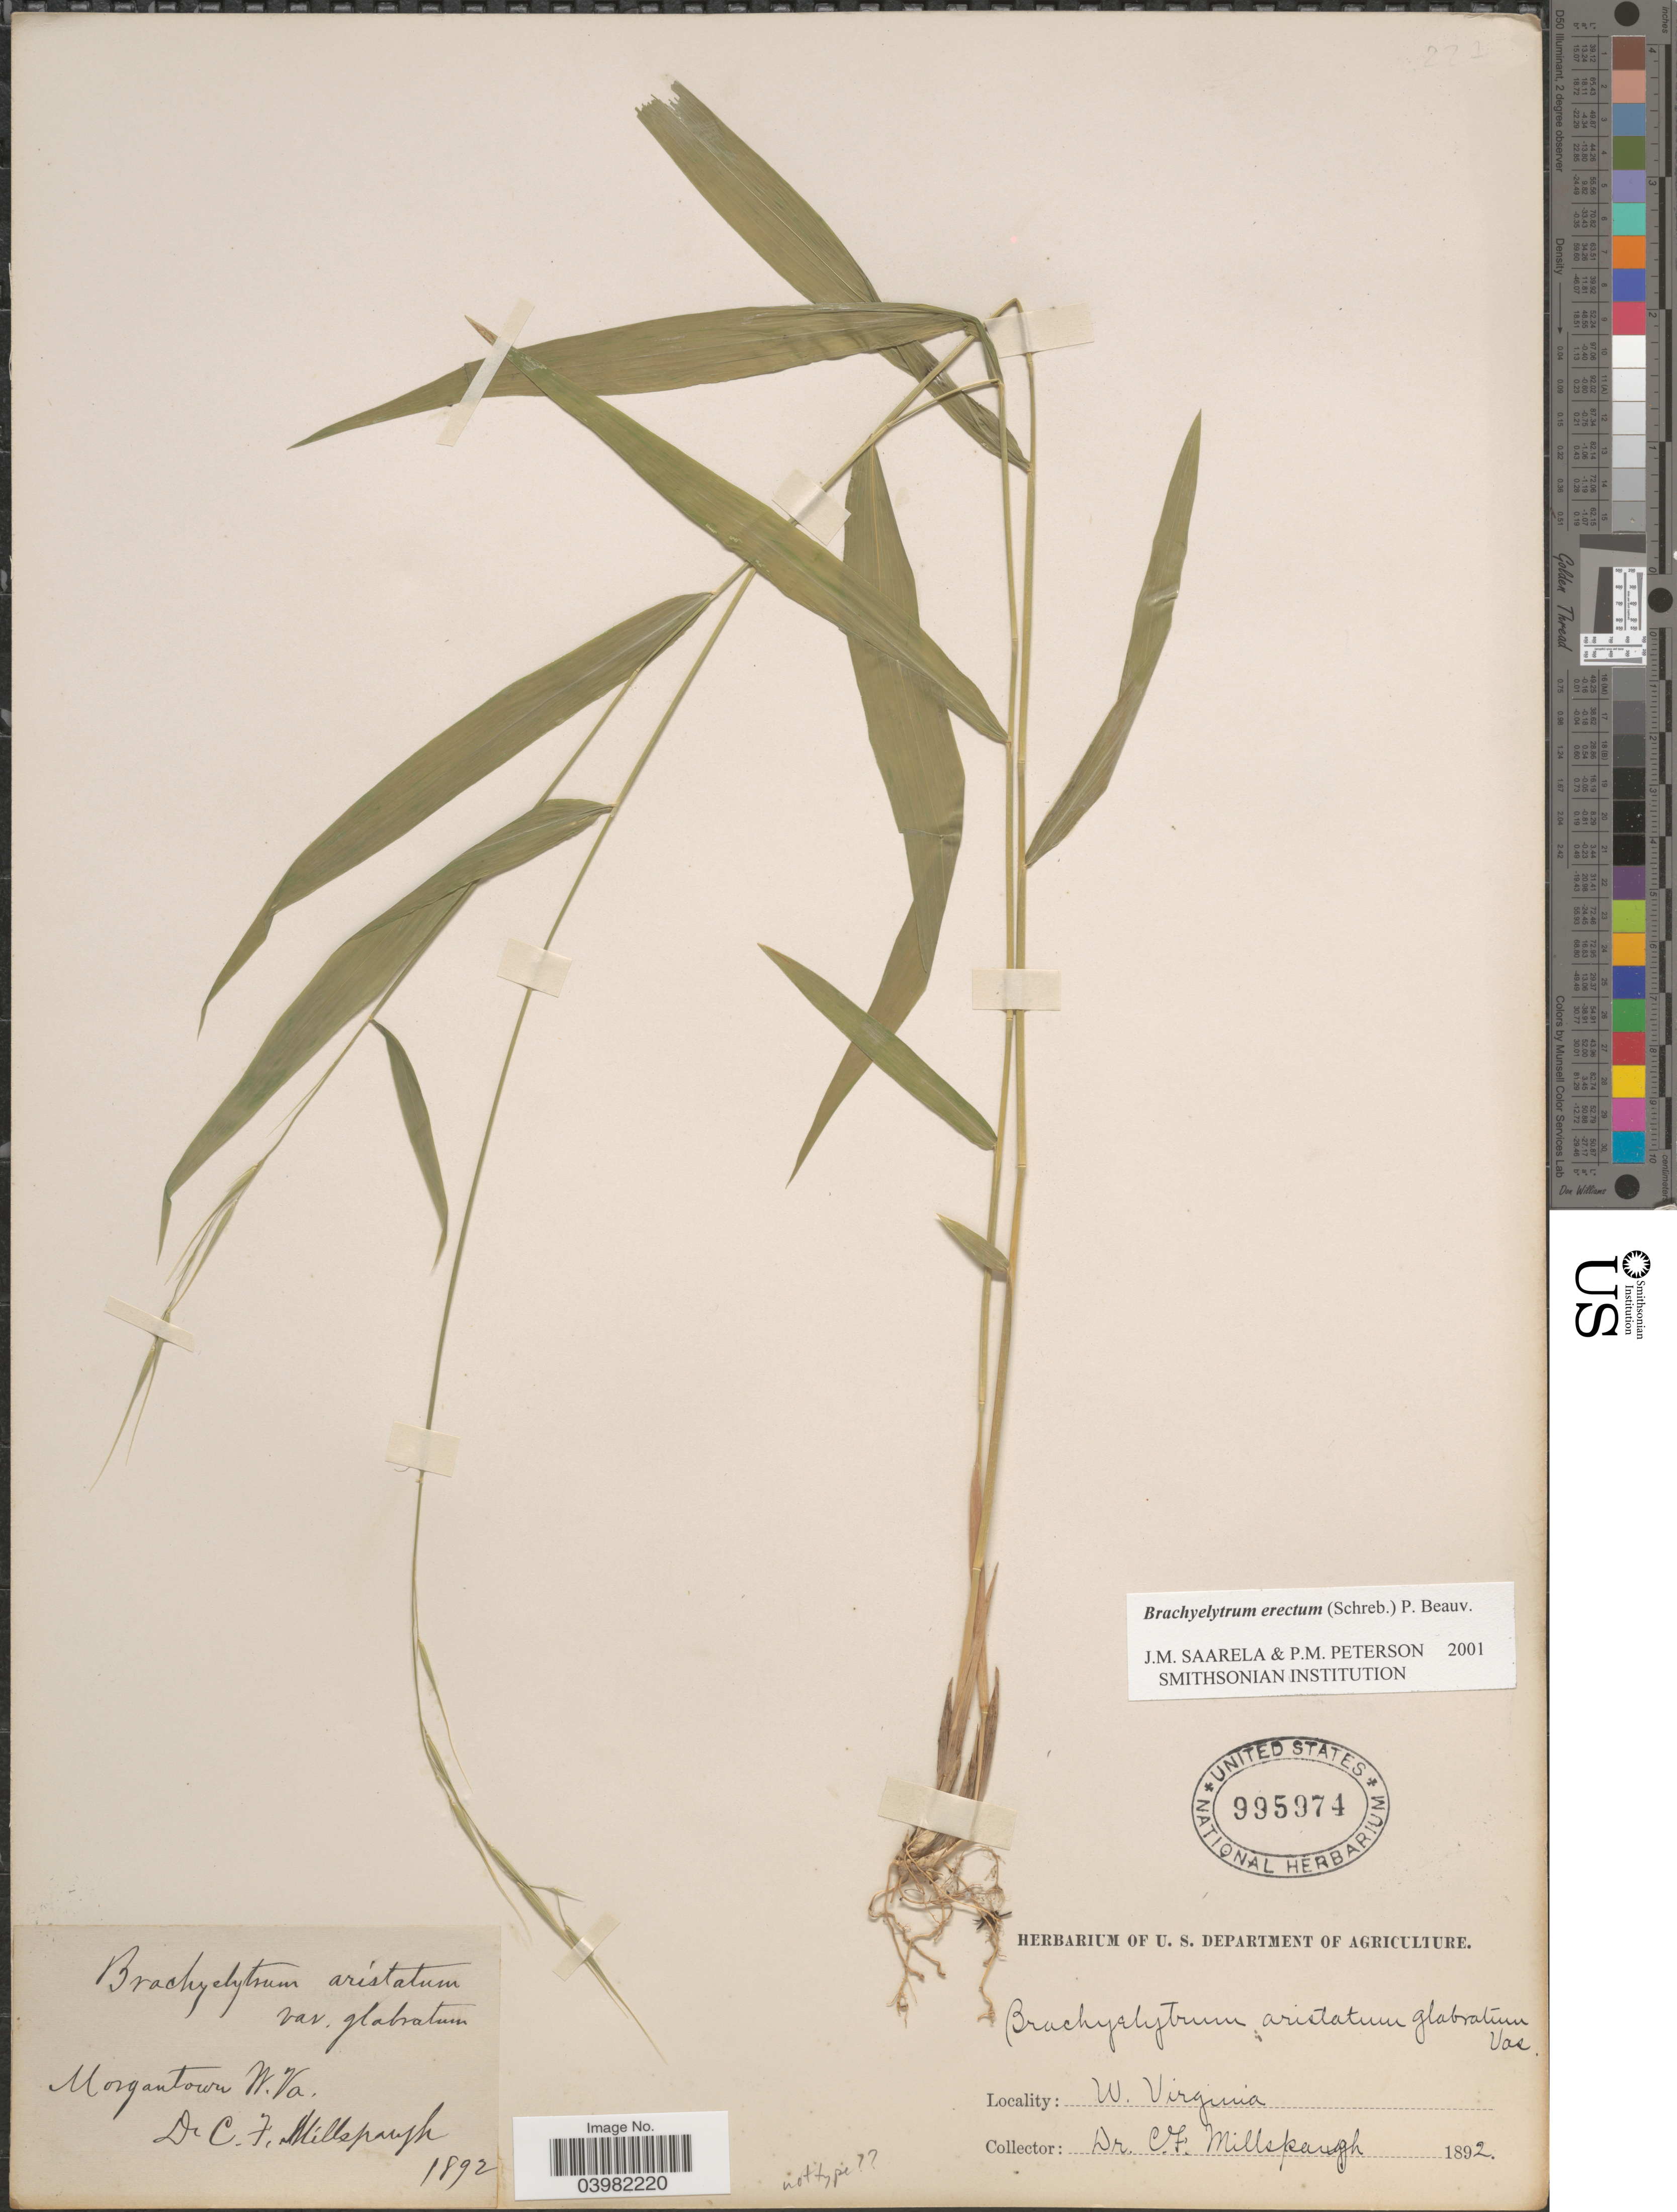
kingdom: Plantae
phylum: Tracheophyta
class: Liliopsida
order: Poales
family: Poaceae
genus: Brachyelytrum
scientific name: Brachyelytrum erectum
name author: (Schreb.) P. Beauv.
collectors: C. F. Millspaugh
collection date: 1892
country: United States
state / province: West Virginia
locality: Morgantown.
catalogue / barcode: US 995974